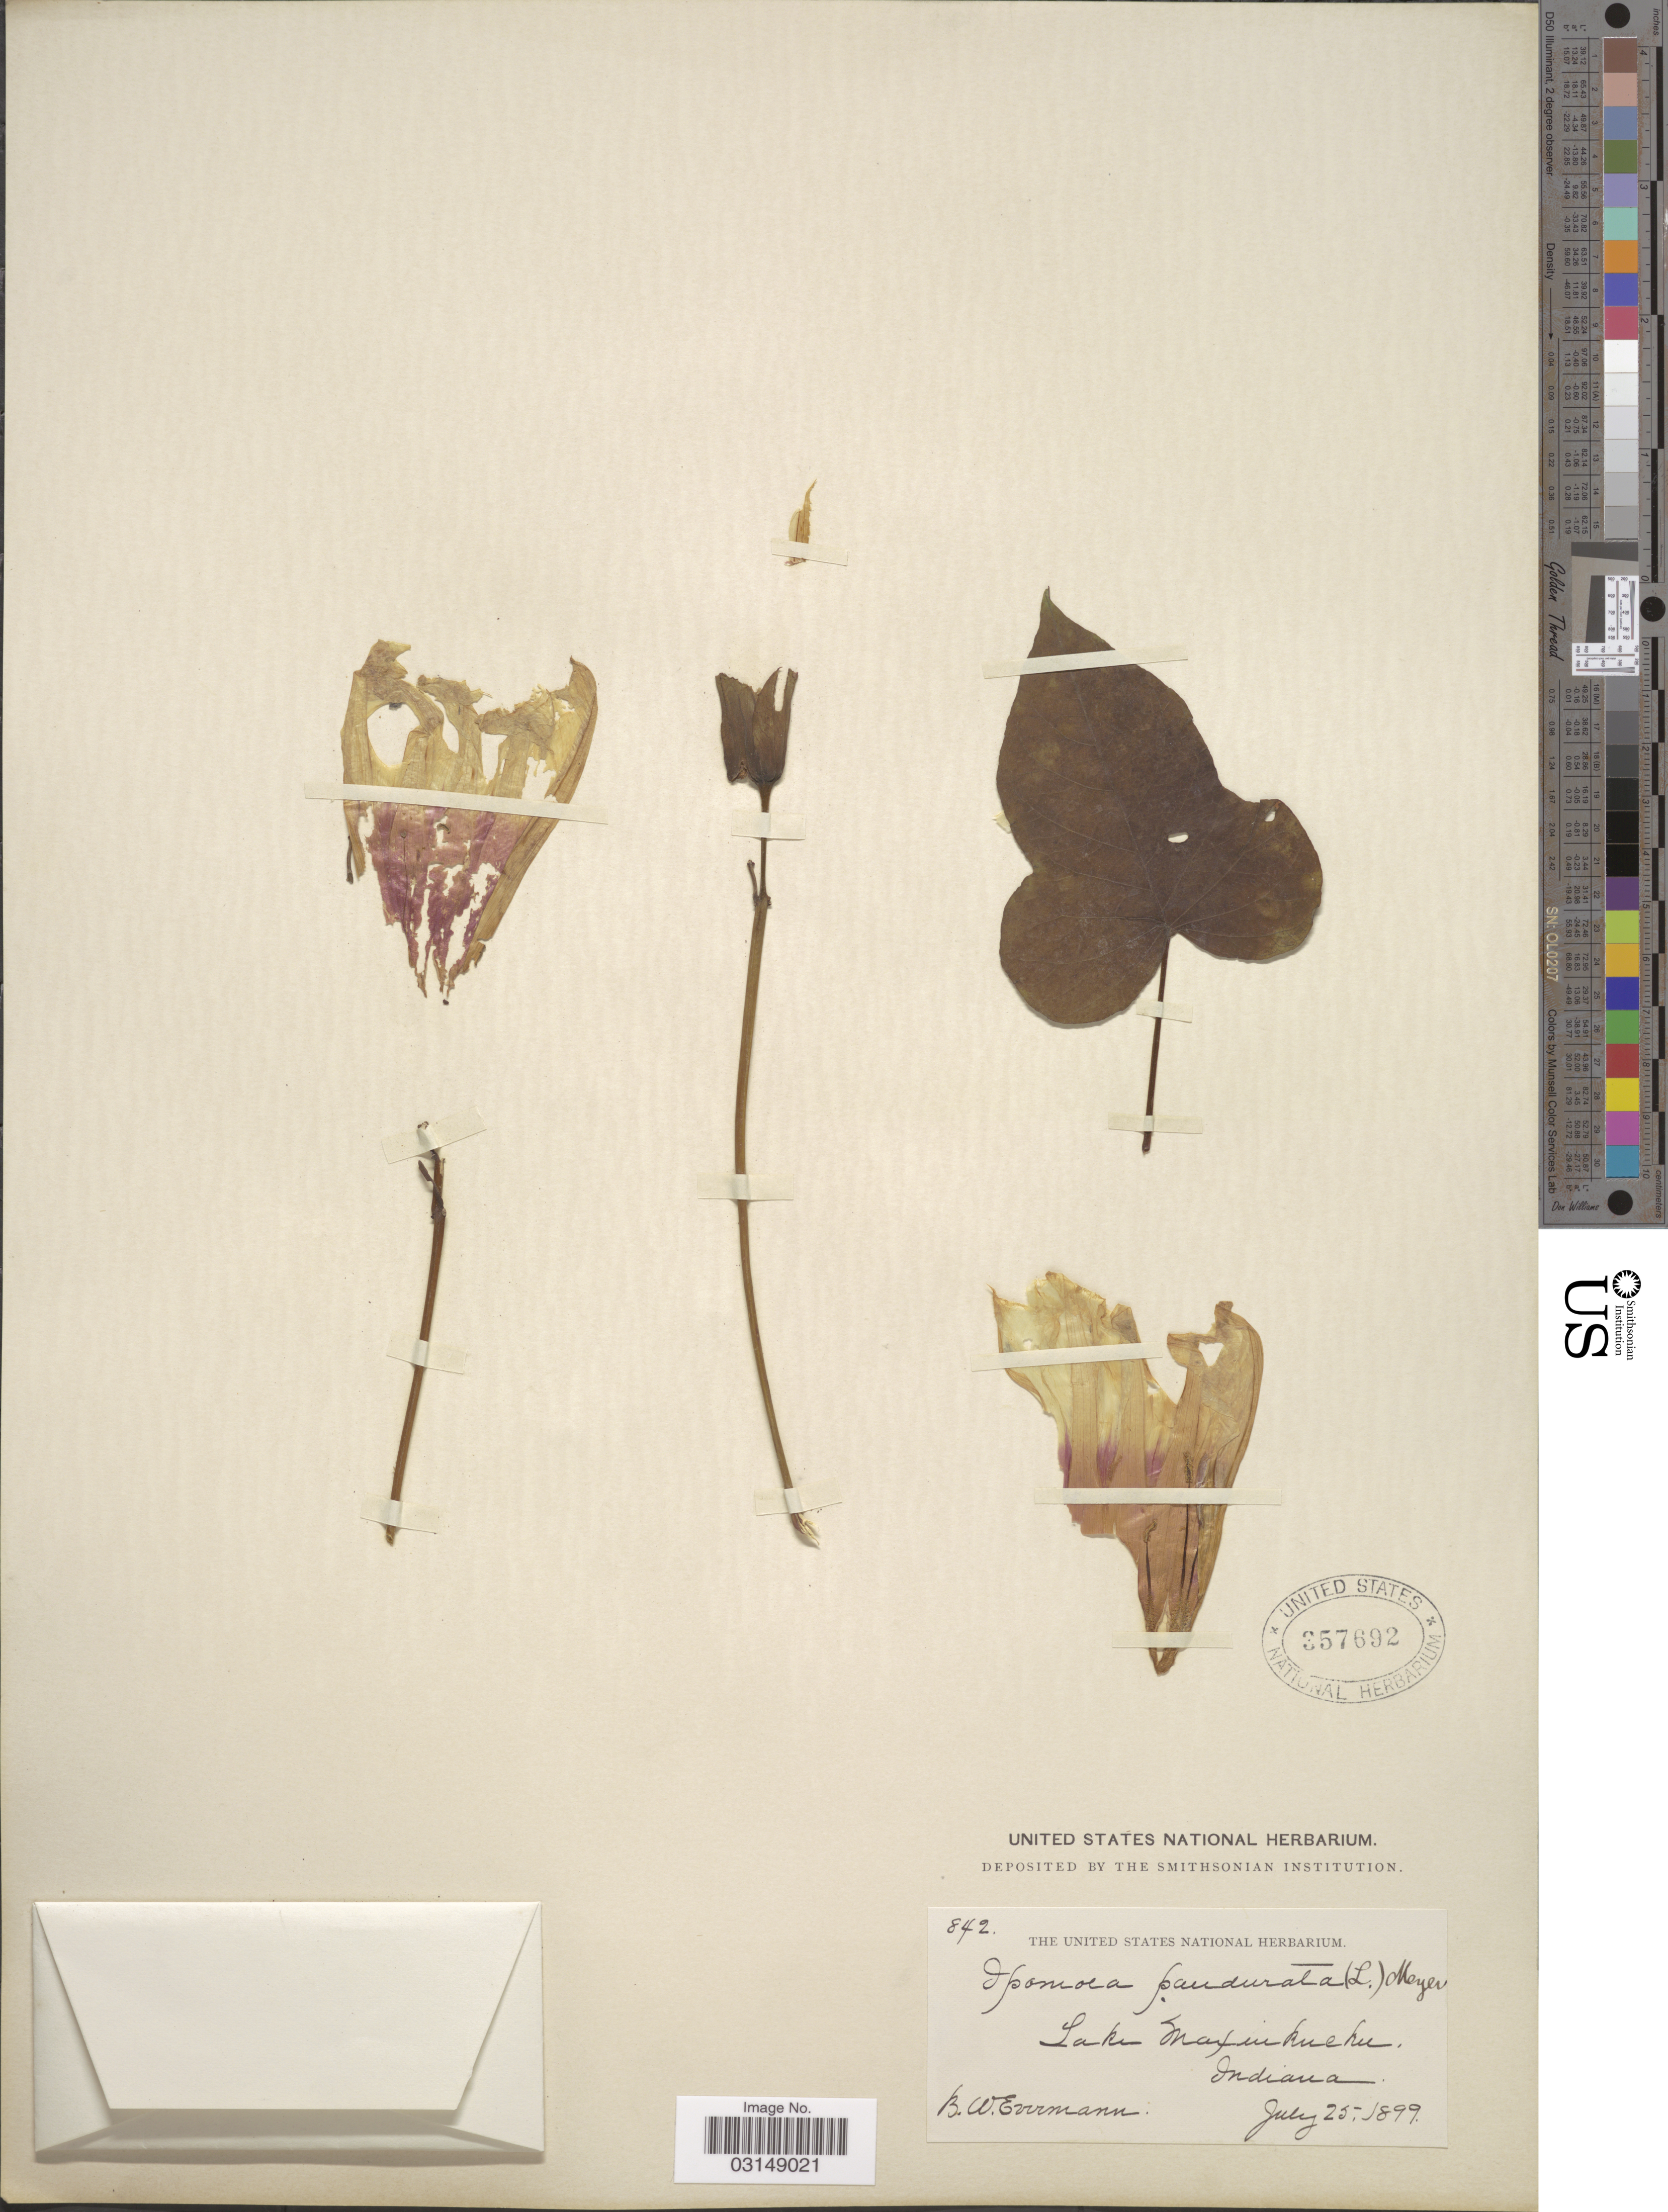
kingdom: Plantae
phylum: Tracheophyta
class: Magnoliopsida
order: Solanales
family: Convolvulaceae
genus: Ipomoea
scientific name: Ipomoea pandurata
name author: (L.) G. Mey.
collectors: B. W. Evermann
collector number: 842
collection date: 1899-07-25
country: United States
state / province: Indiana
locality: Lake Maxinkuckee.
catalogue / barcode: US 357692